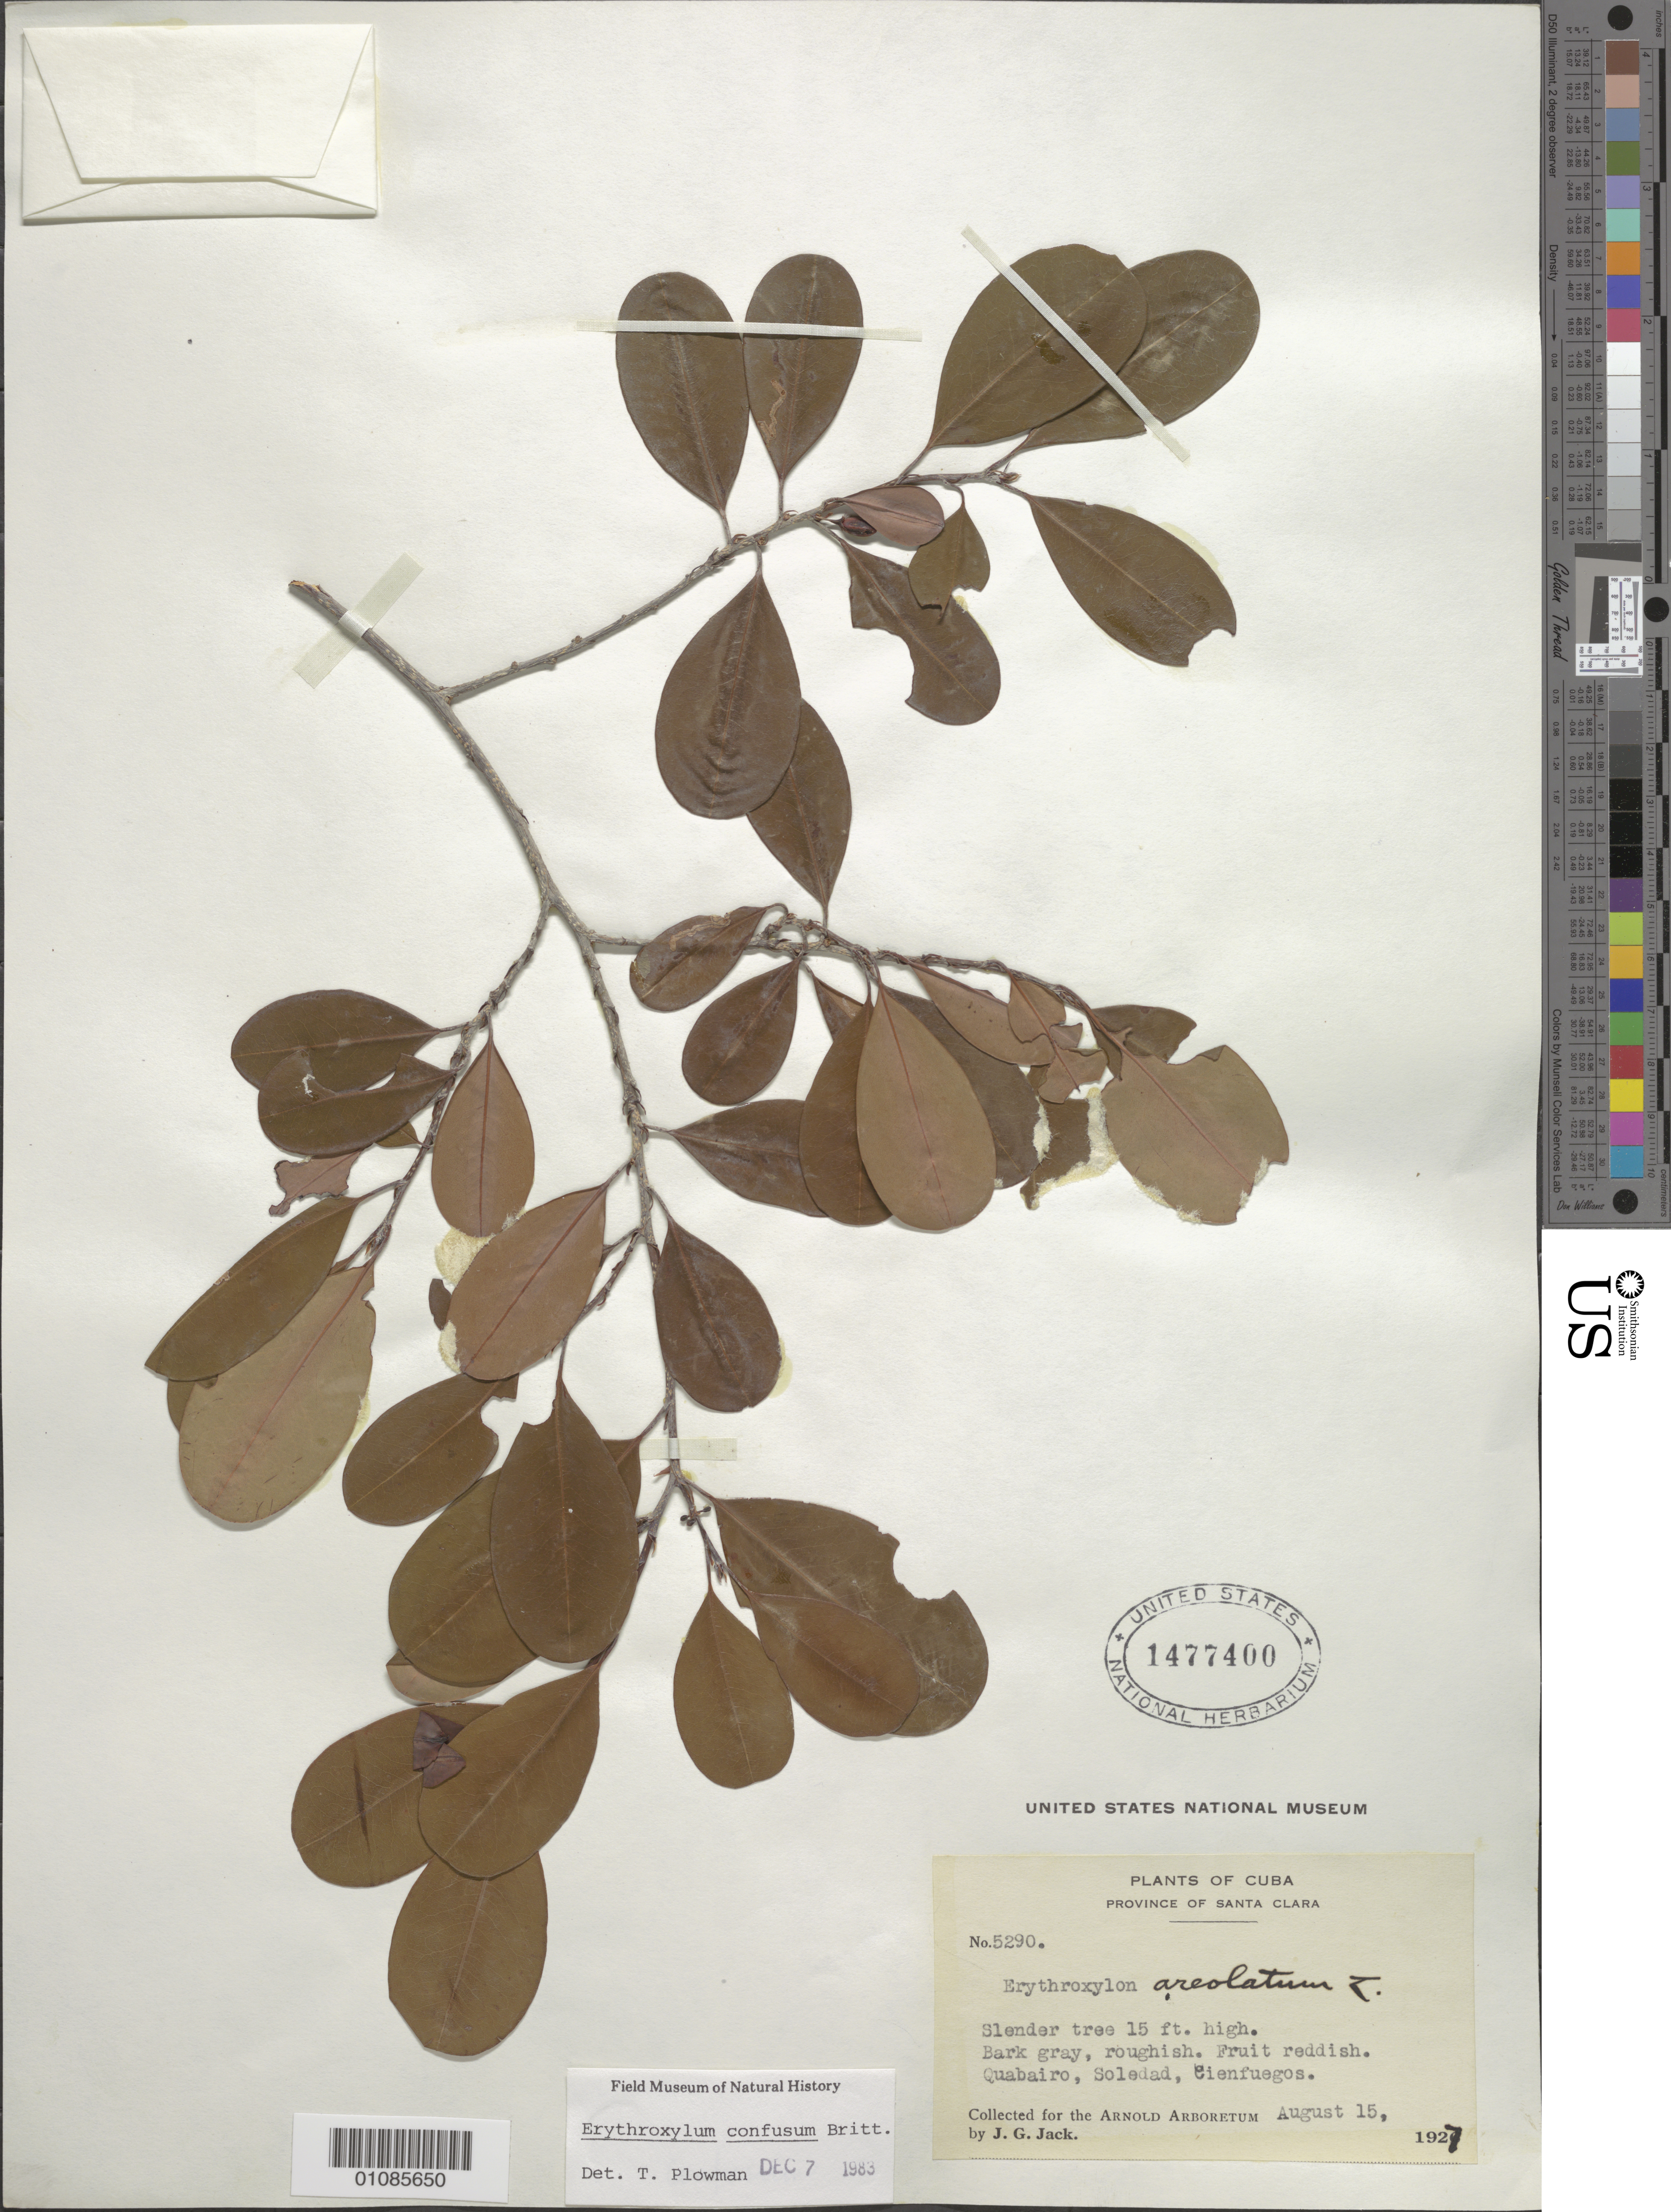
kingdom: Plantae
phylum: Tracheophyta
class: Magnoliopsida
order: Malpighiales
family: Erythroxylaceae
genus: Erythroxylum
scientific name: Erythroxylum confusum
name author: Britton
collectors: J. G. Jack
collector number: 5290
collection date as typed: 15 Aug 1927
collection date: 1927-08-15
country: Cuba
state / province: Villa Clara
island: Cuba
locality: Santa Clara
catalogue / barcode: US 1477400